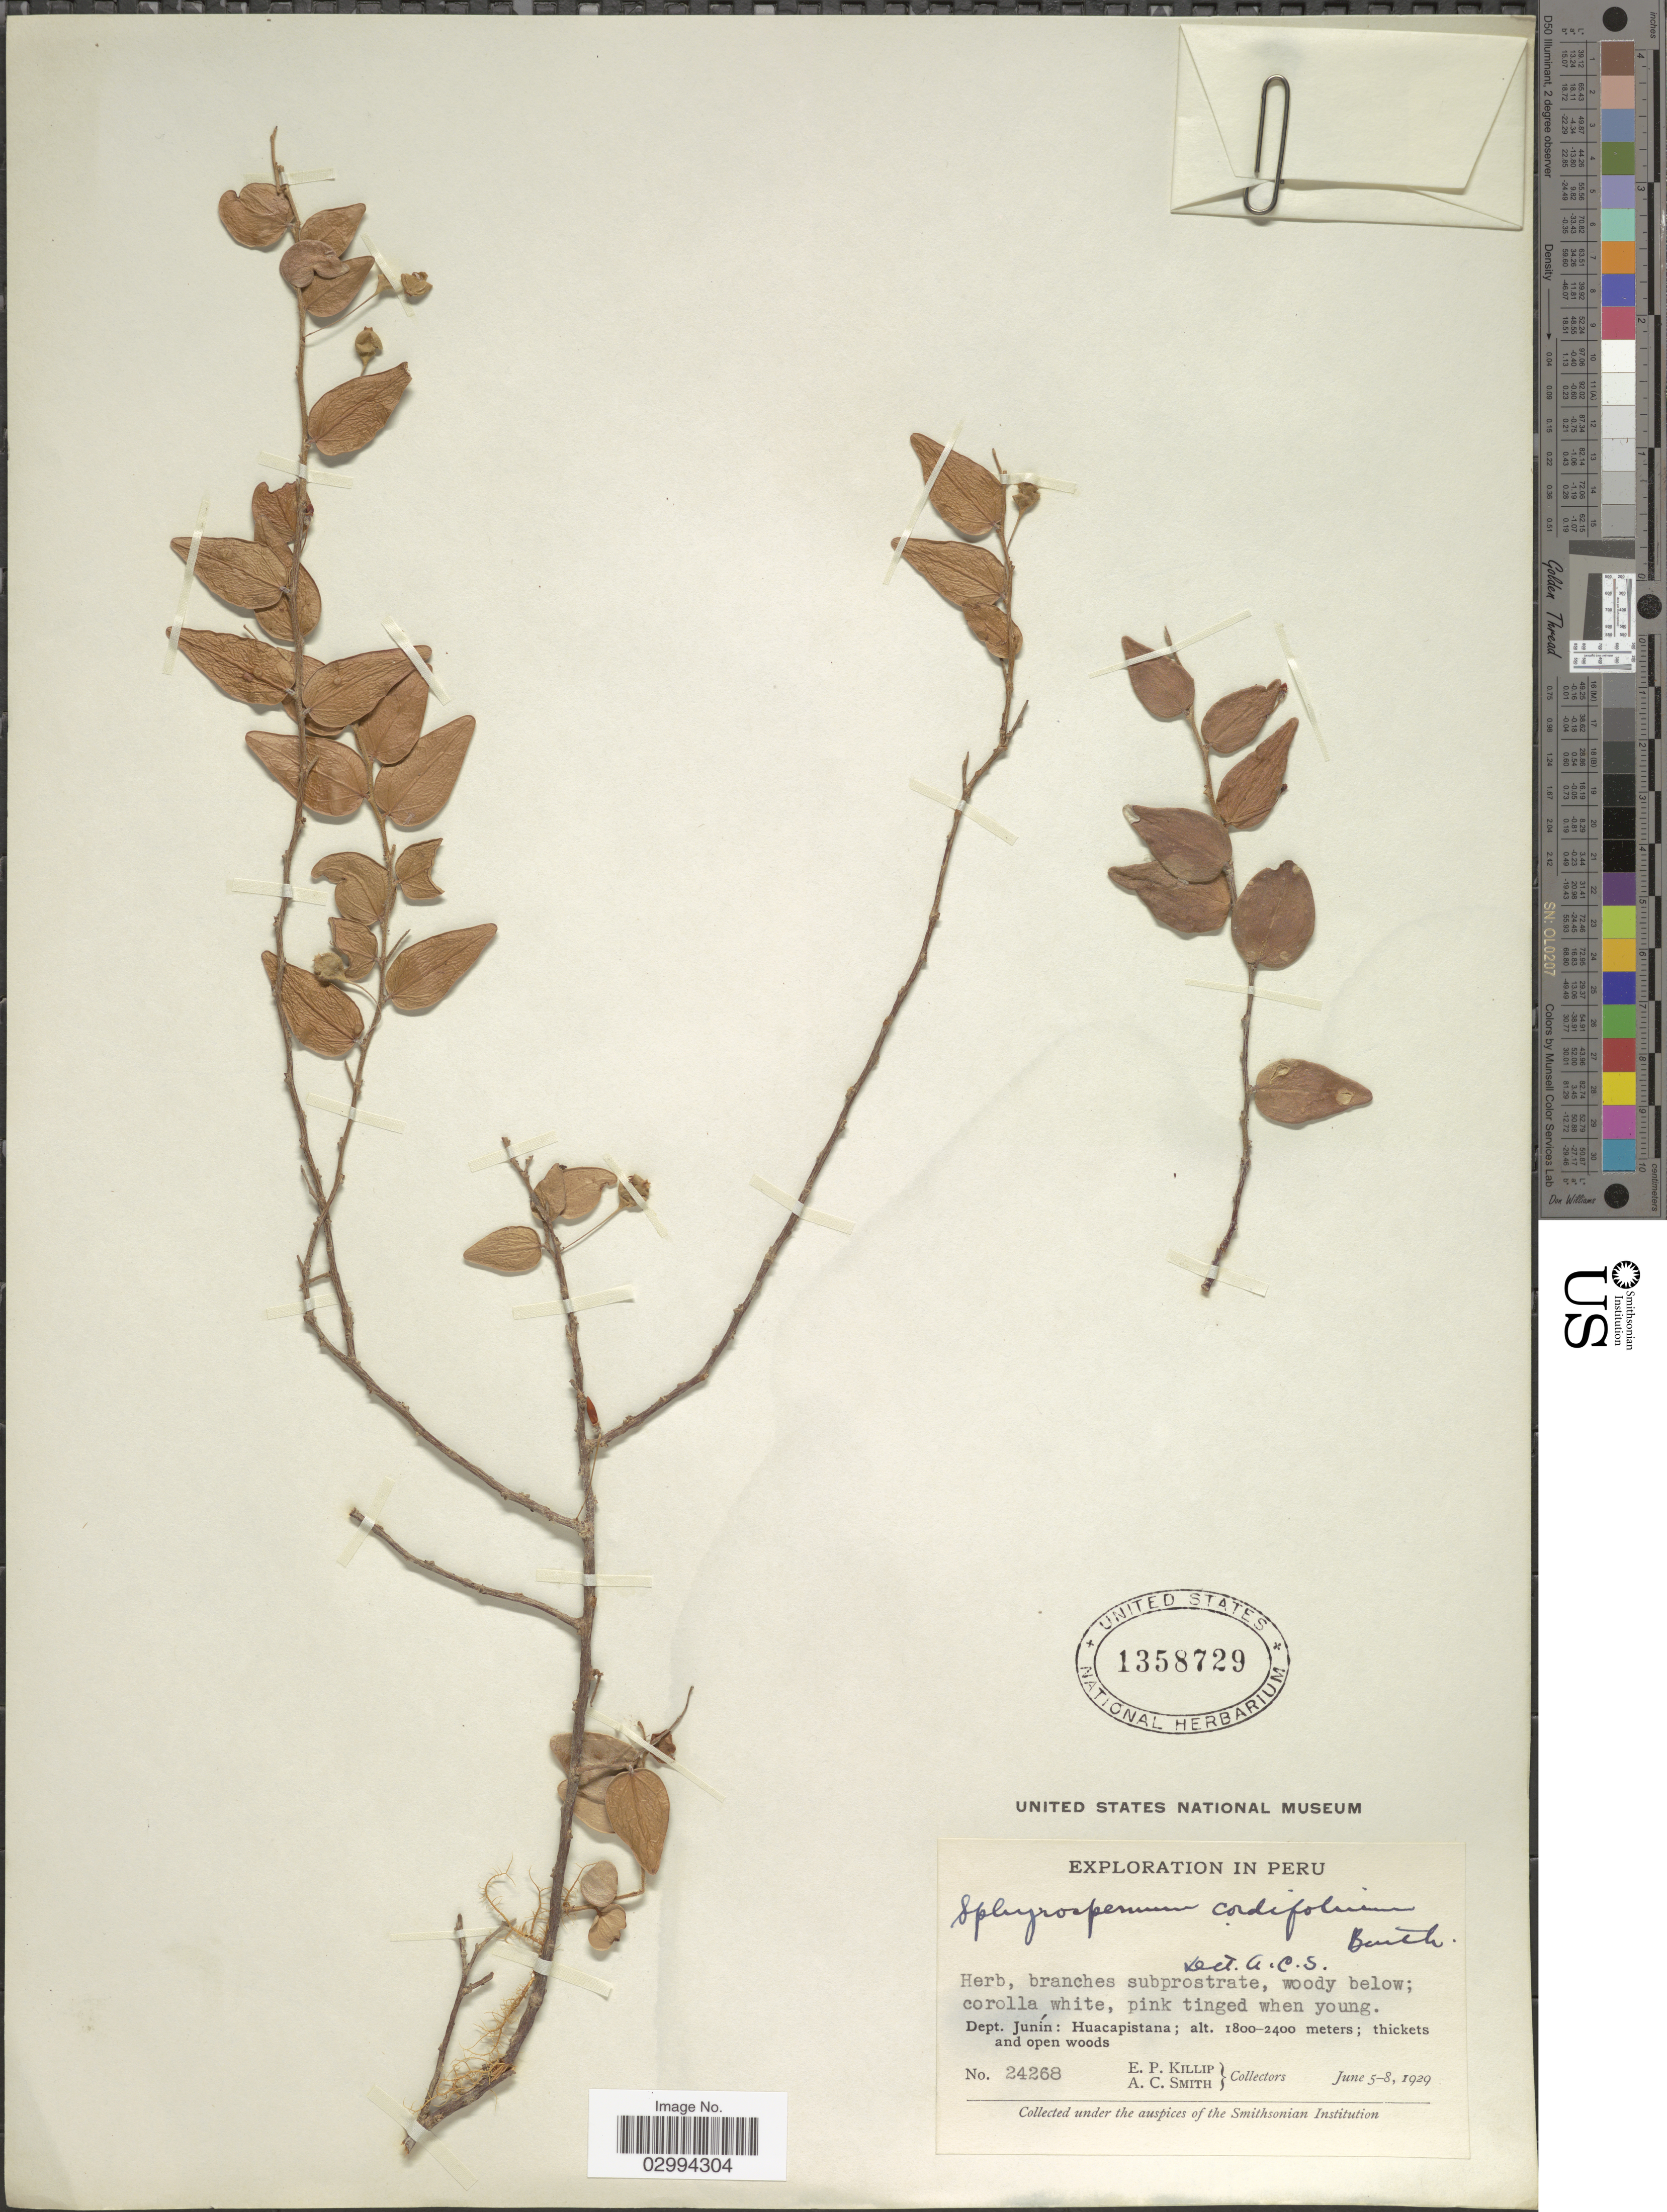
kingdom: Plantae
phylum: Tracheophyta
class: Magnoliopsida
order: Ericales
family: Ericaceae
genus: Sphyrospermum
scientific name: Sphyrospermum cordifolium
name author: Benth.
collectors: E. P. Killip & A. C. Smith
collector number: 24268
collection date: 1929-06-05/1929-06-08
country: Peru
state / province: Junín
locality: Dept. Junín: Huacapistana.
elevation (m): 1800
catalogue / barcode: US 1358729